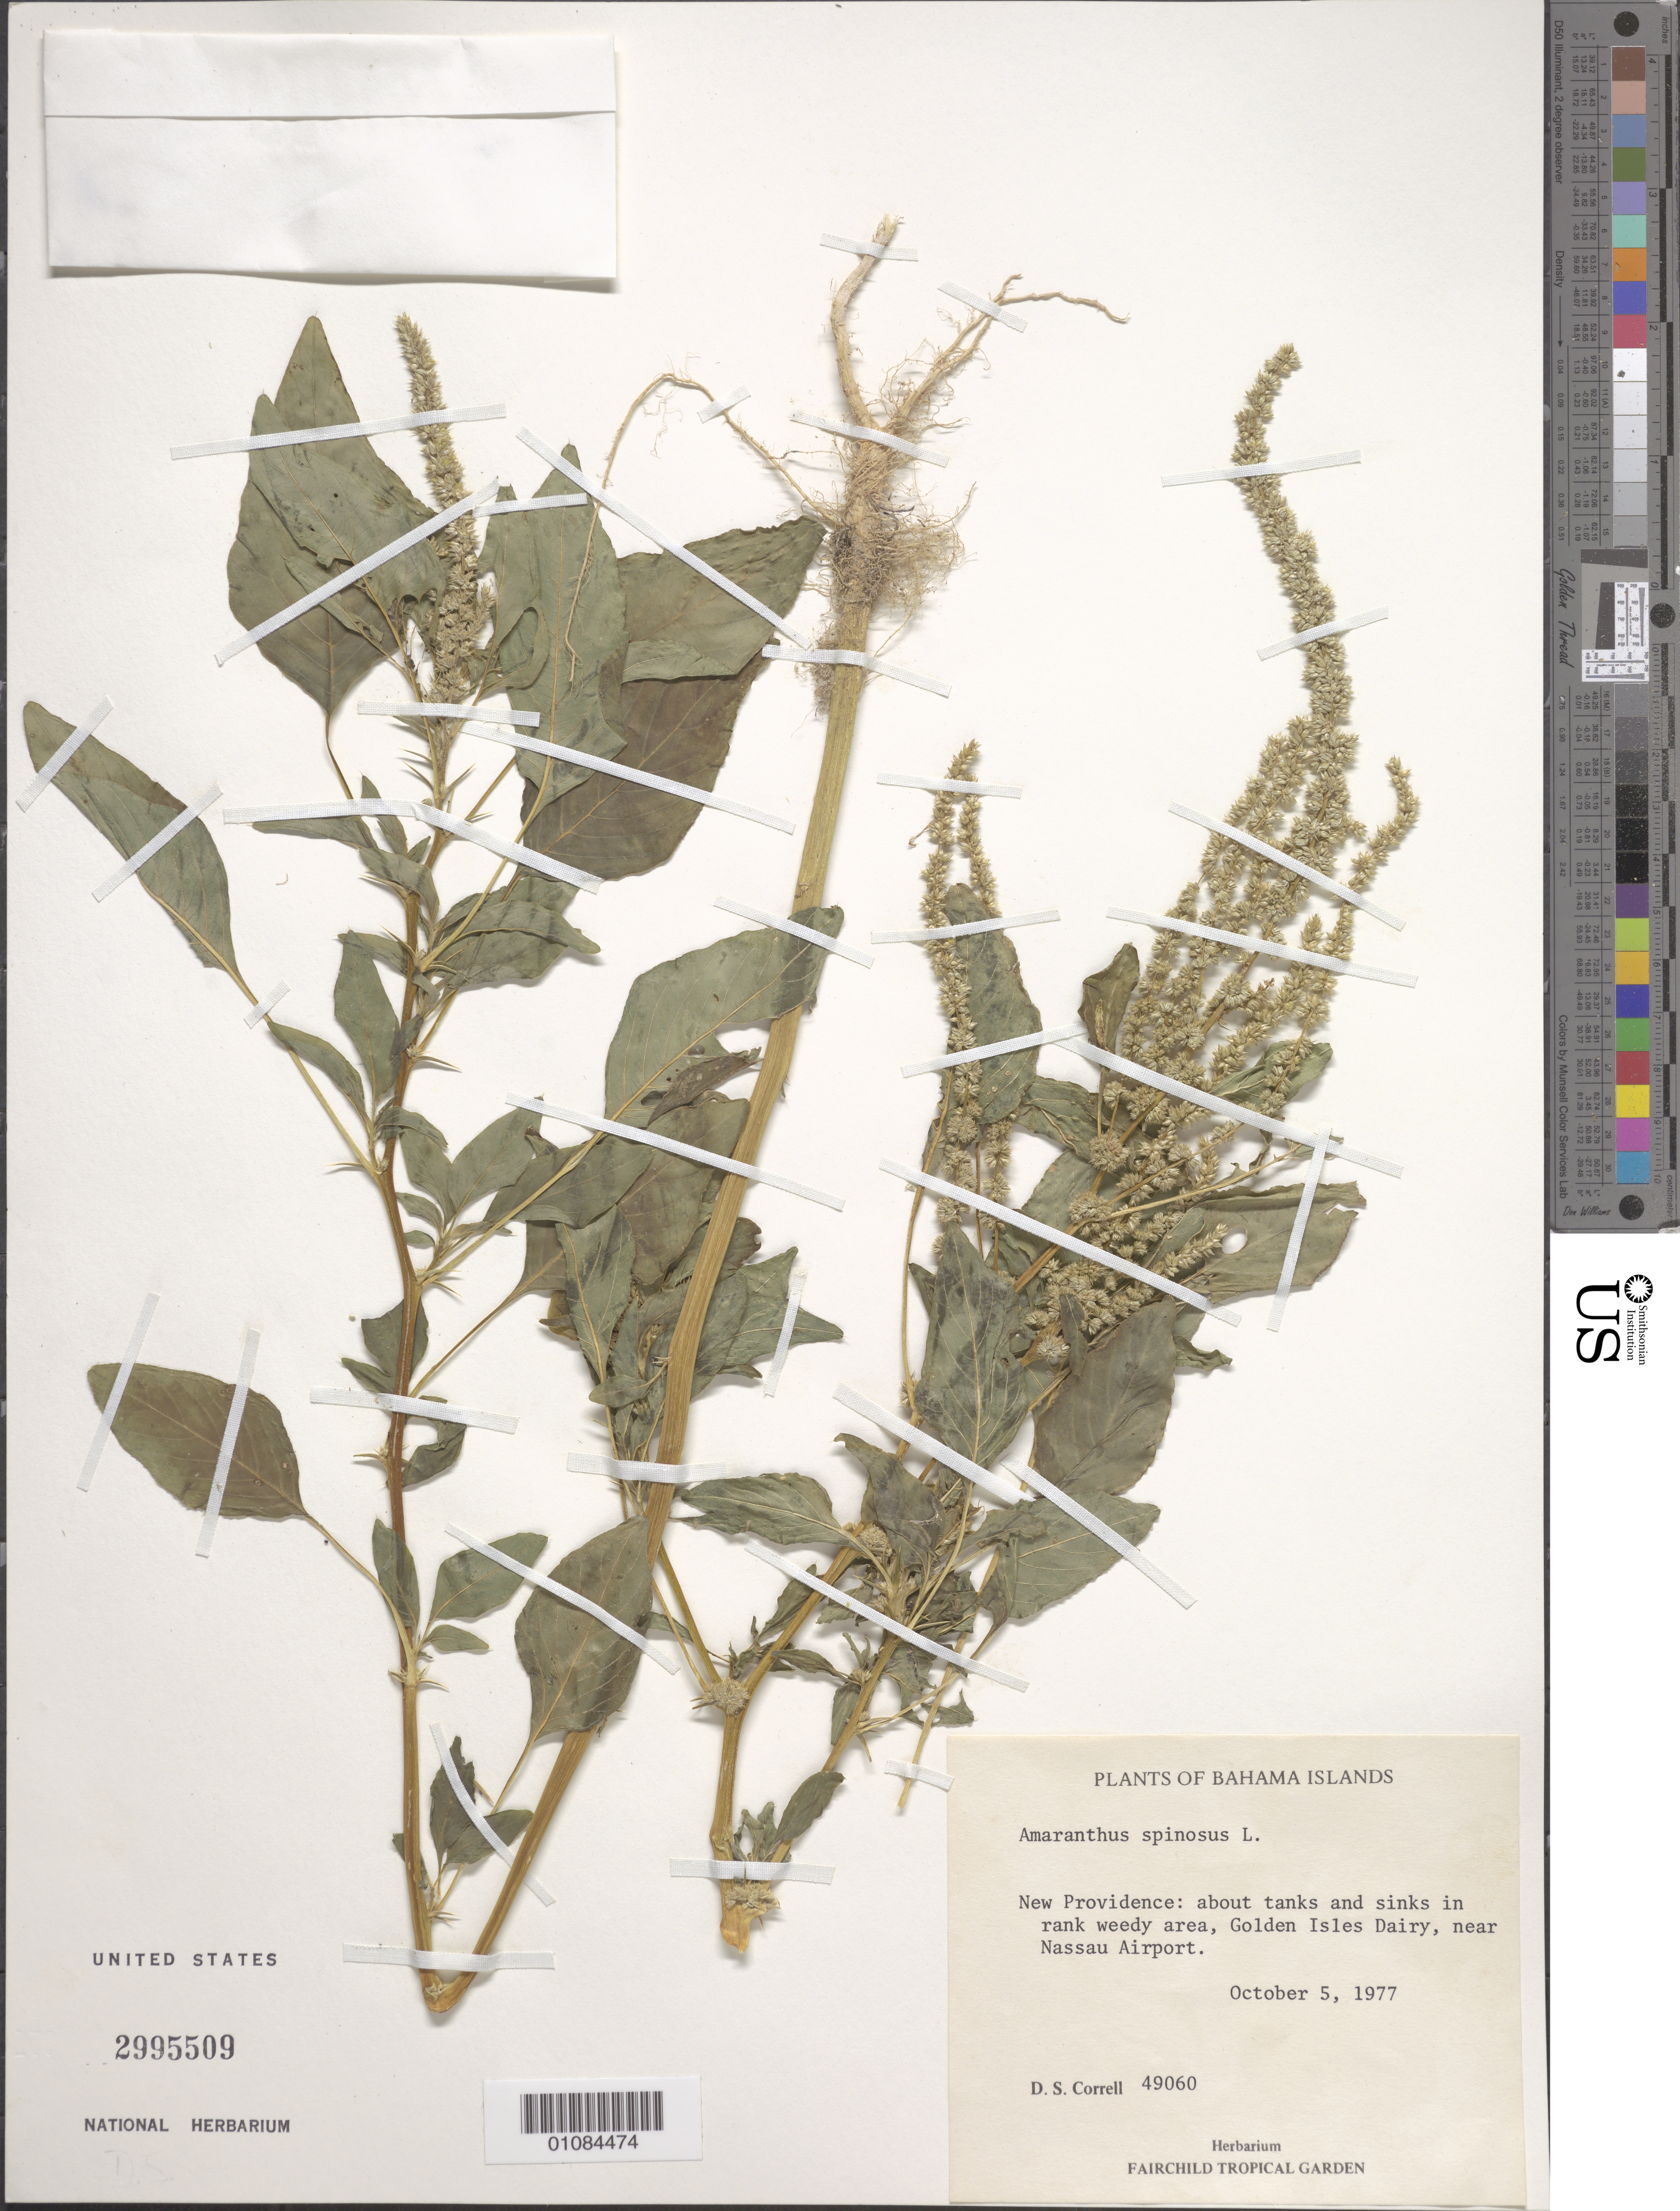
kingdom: Plantae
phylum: Tracheophyta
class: Magnoliopsida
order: Caryophyllales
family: Amaranthaceae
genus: Amaranthus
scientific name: Amaranthus spinosus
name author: L.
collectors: D. S. Correll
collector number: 49060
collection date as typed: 05 Oct 1977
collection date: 1977-10-05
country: Bahamas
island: New Providence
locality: New Providence: Near Nassau Airport, Golden Isles Dairy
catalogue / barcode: US 2995509